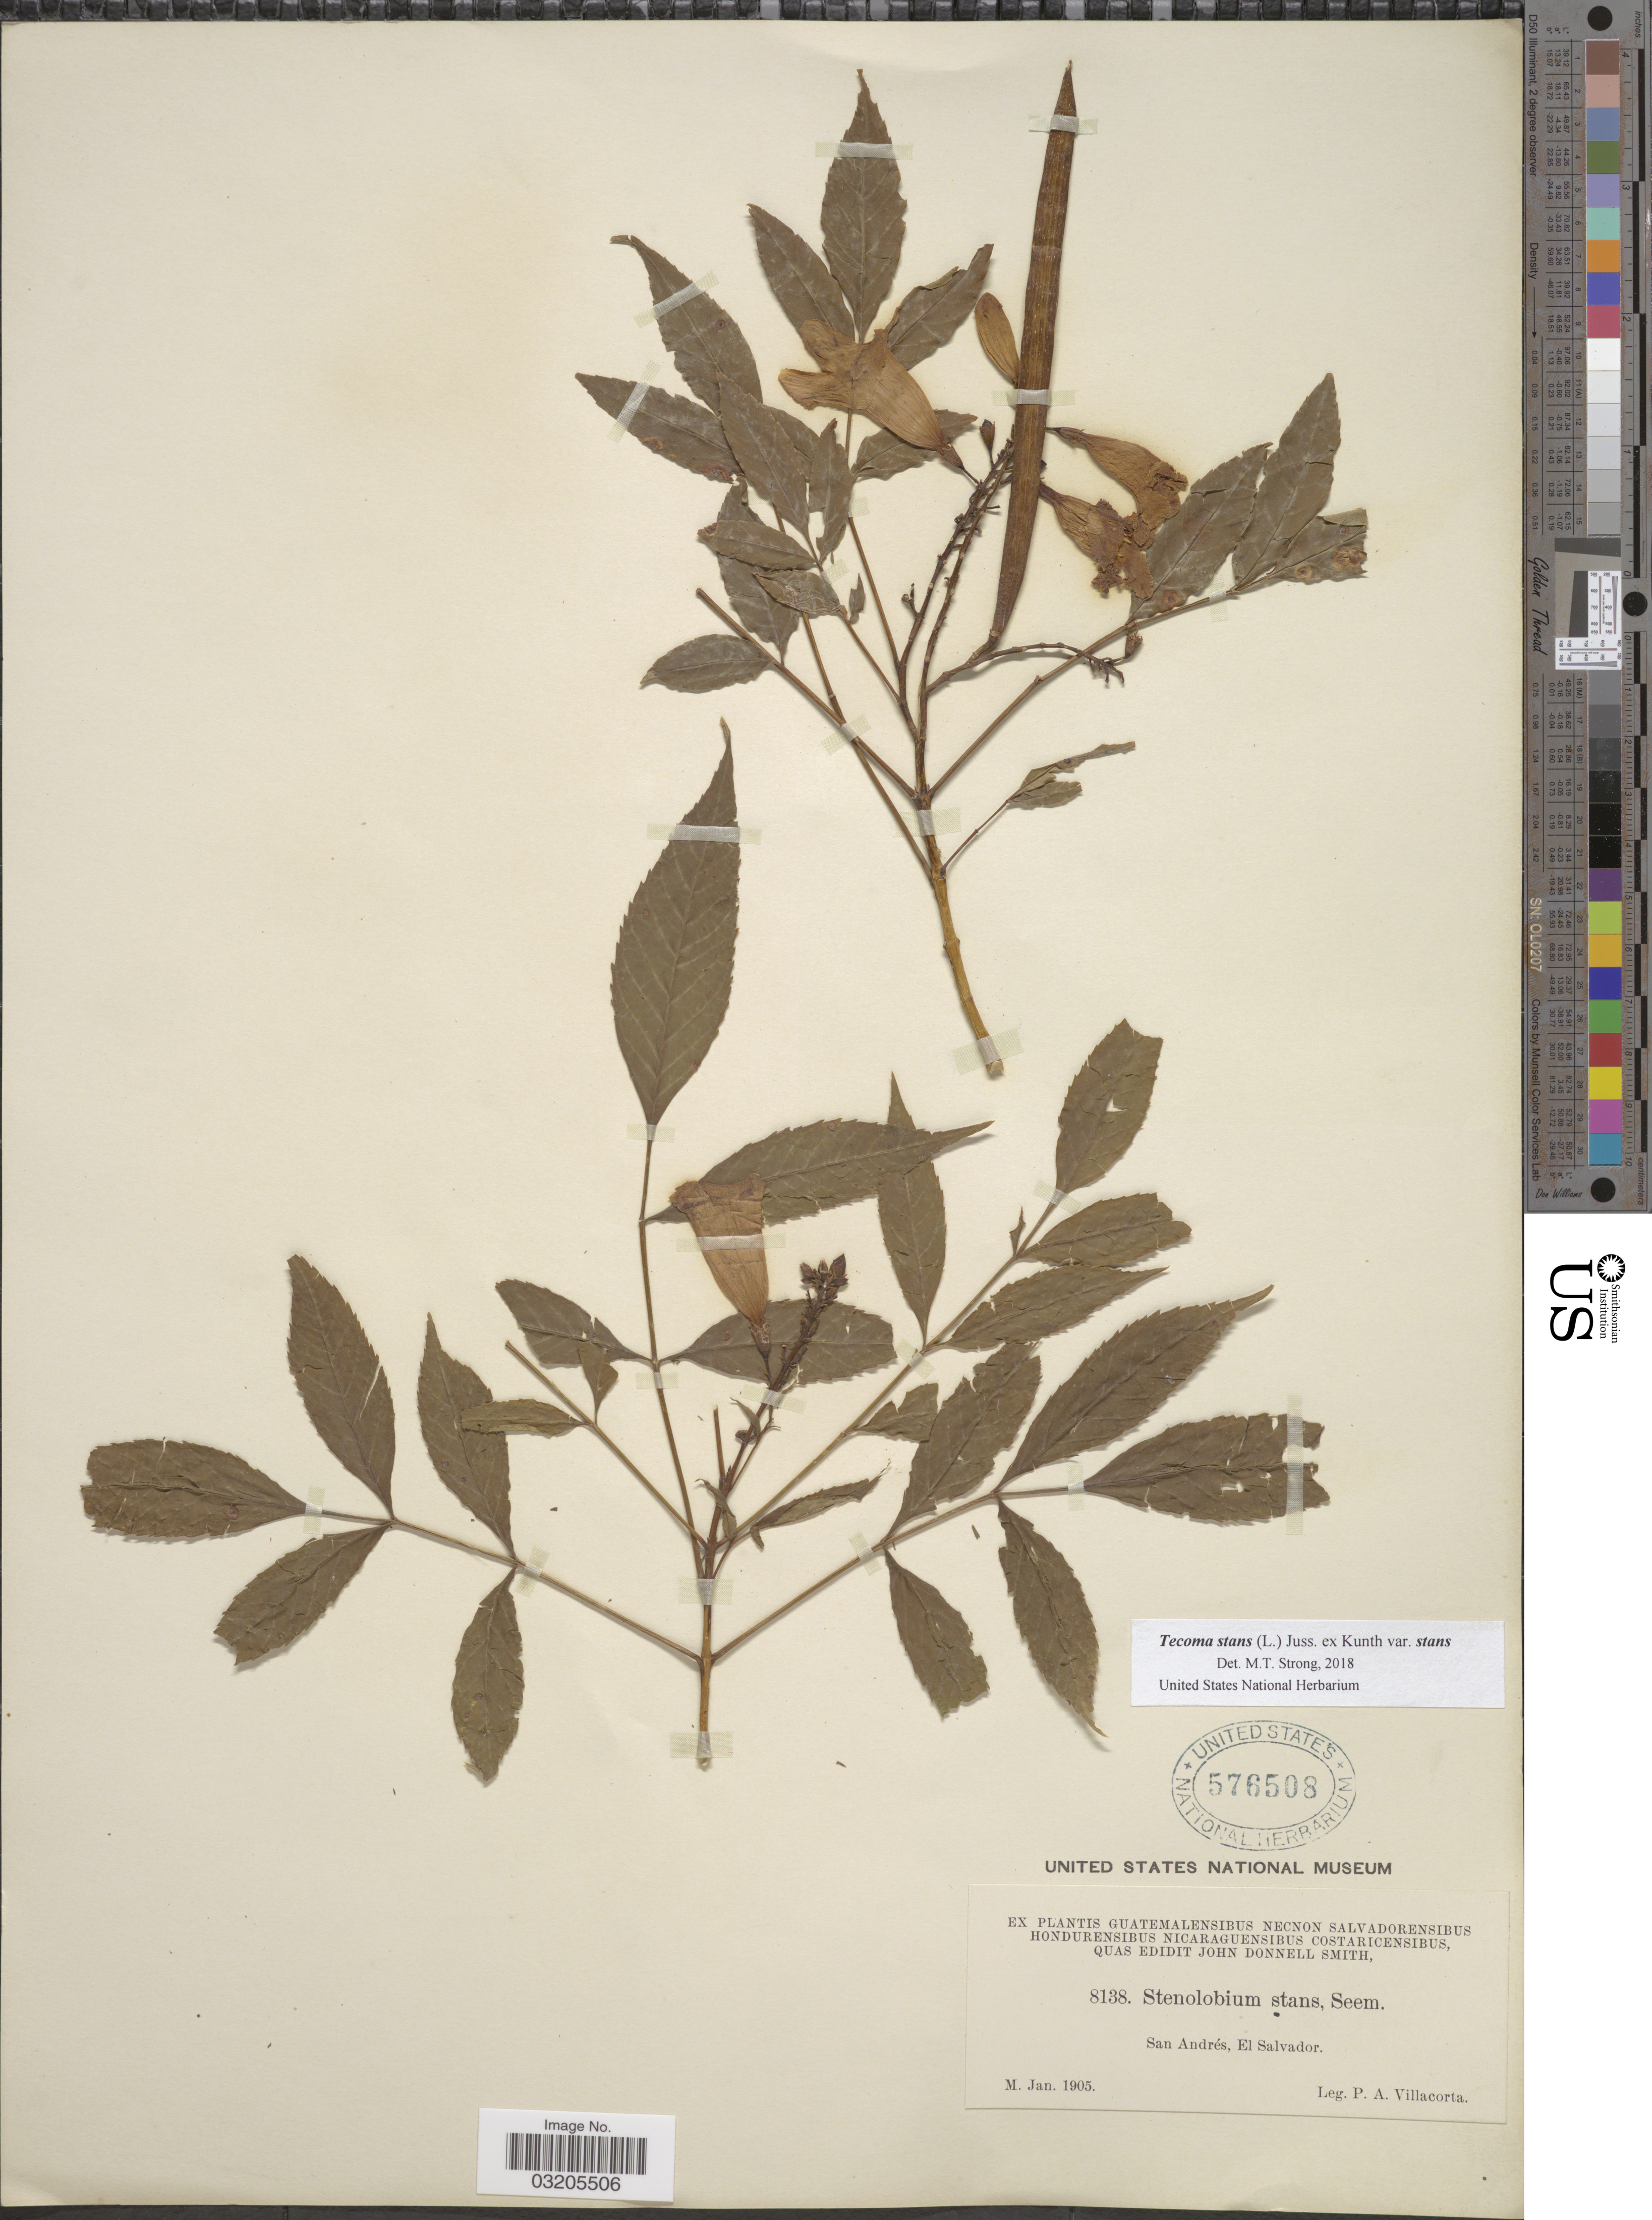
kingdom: Plantae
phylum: Tracheophyta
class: Magnoliopsida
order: Lamiales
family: Bignoniaceae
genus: Tecoma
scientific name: Tecoma stans var. stans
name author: (L.) Juss. ex Kunth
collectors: P. Villacorta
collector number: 8138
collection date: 1905-01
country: El Salvador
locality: San Andrés.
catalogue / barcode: US 576508